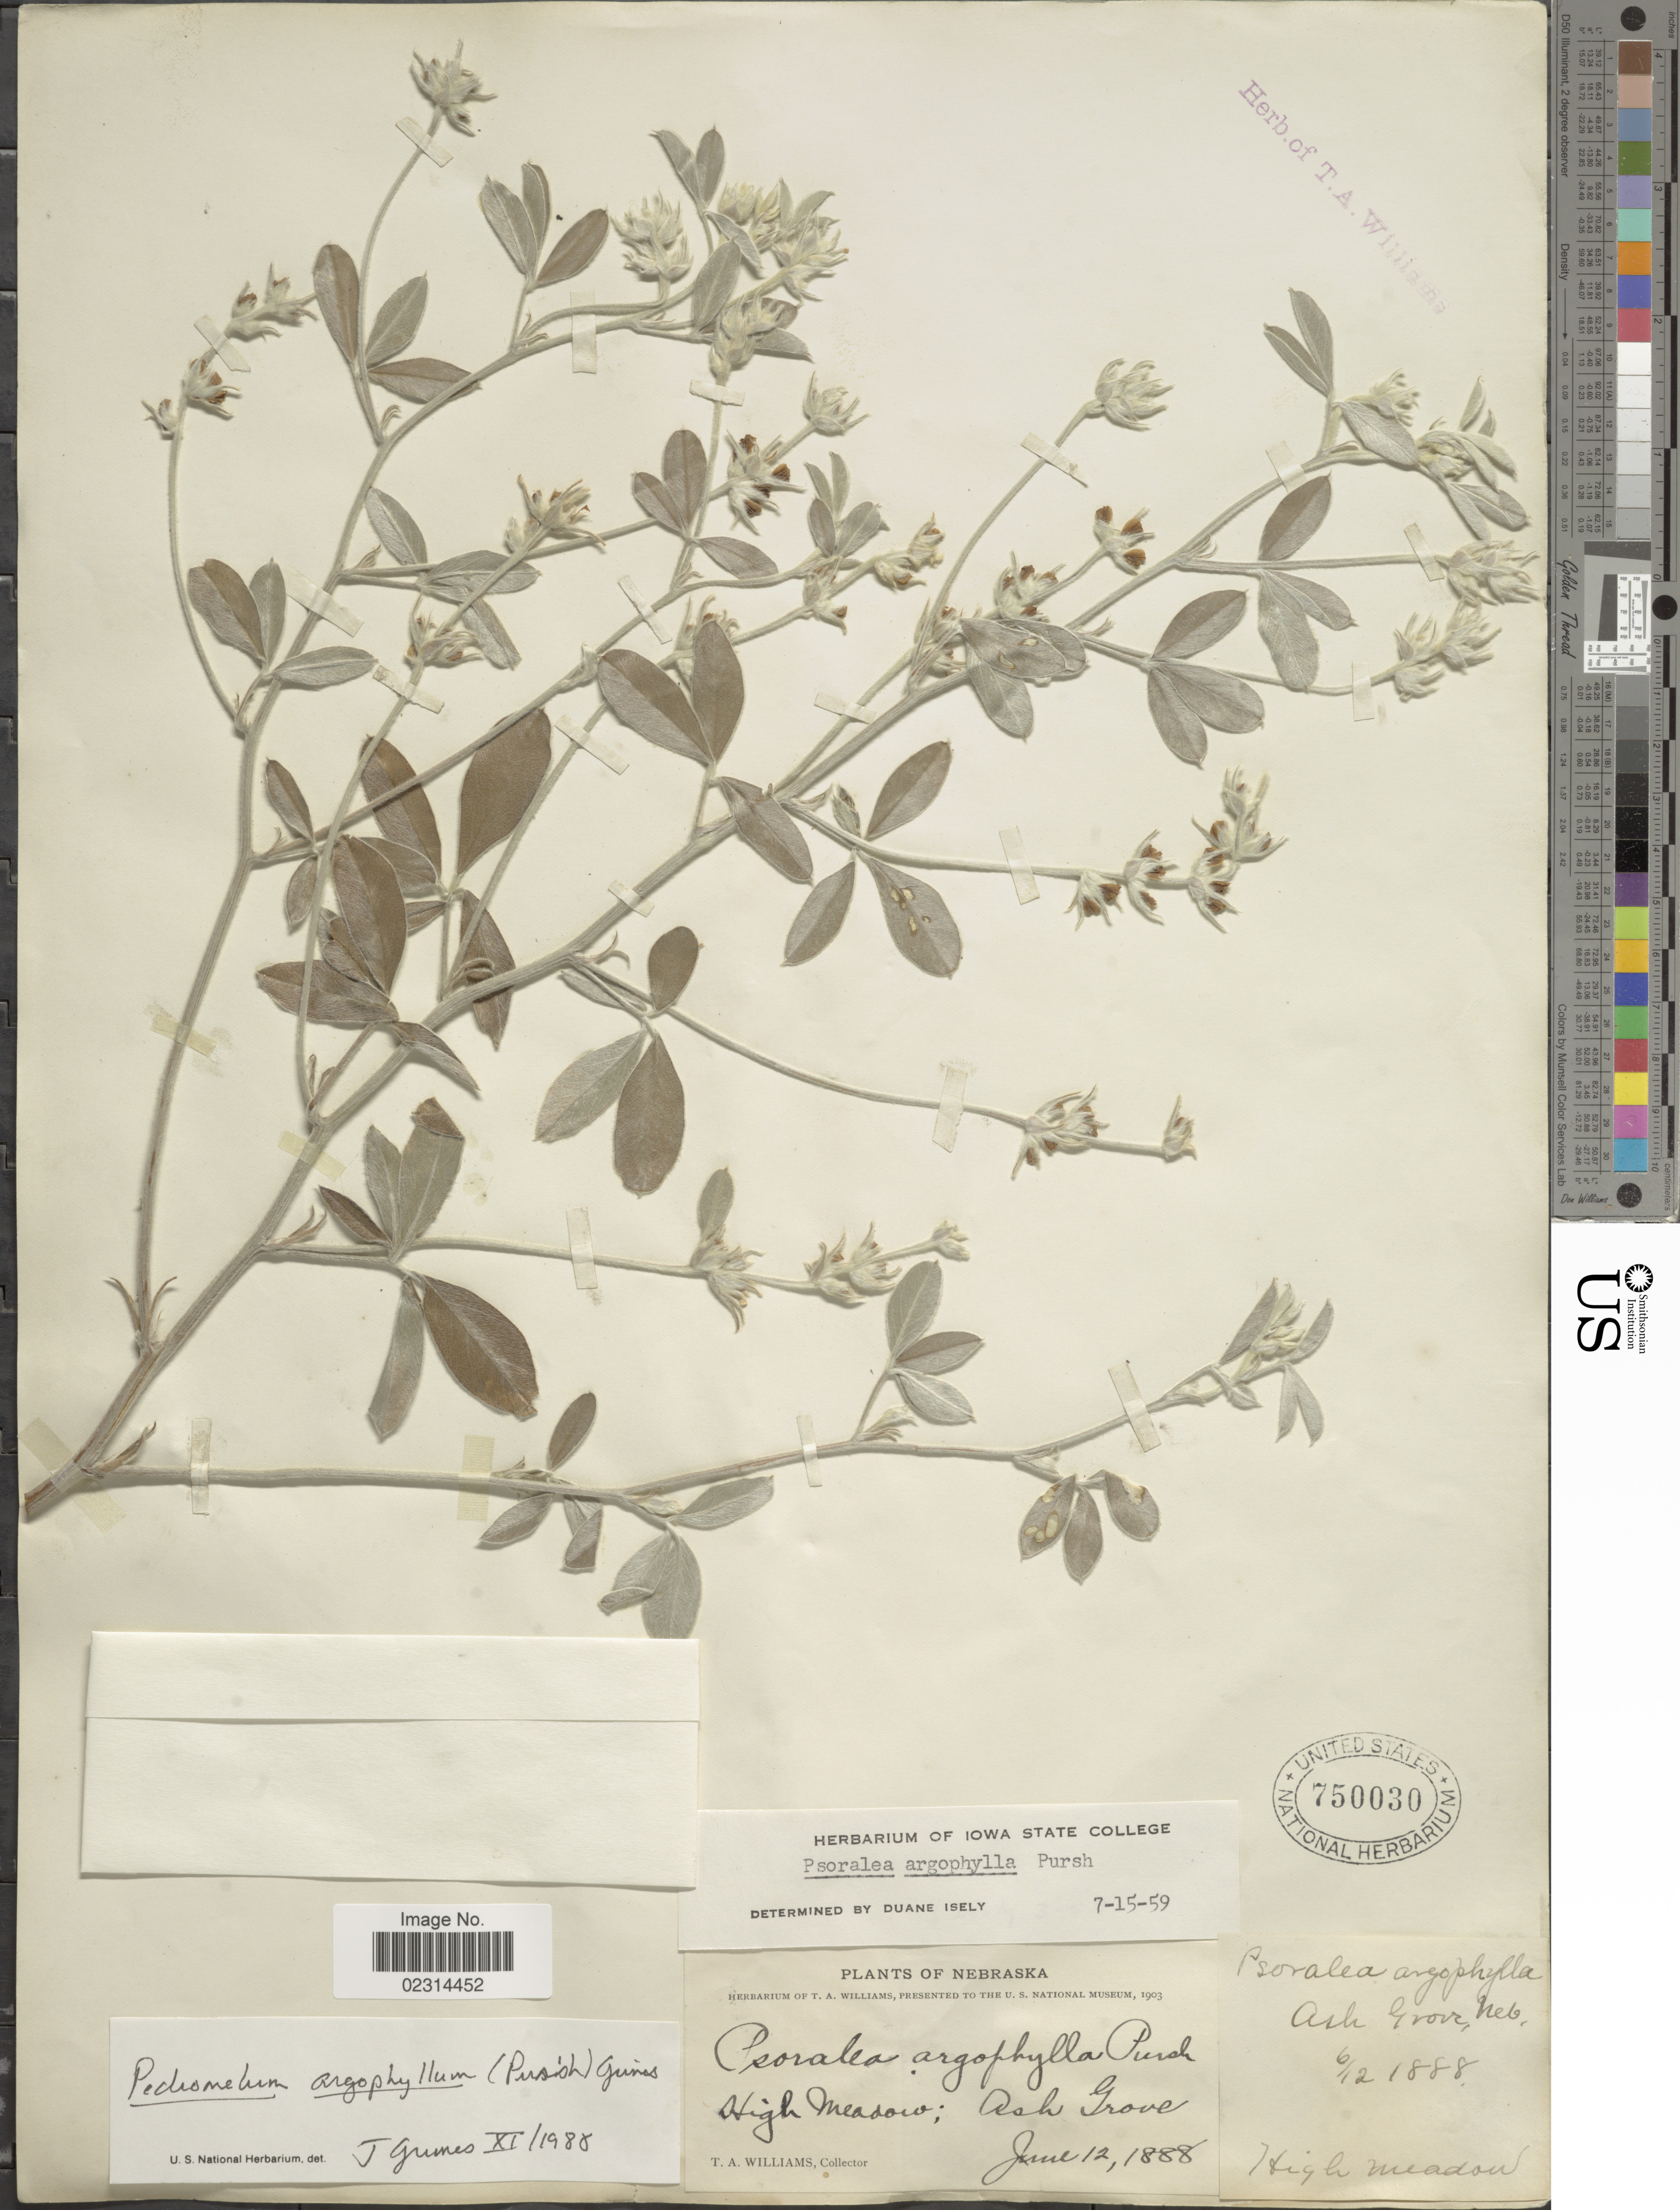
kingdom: Plantae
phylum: Tracheophyta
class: Magnoliopsida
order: Fabales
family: Fabaceae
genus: Pediomelum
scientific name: Pediomelum argophyllum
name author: (Pursh) J.W. Grimes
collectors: T. A. Williams (herbarium)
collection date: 1888-06-12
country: United States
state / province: Nebraska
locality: Ash Grove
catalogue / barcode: US 750030